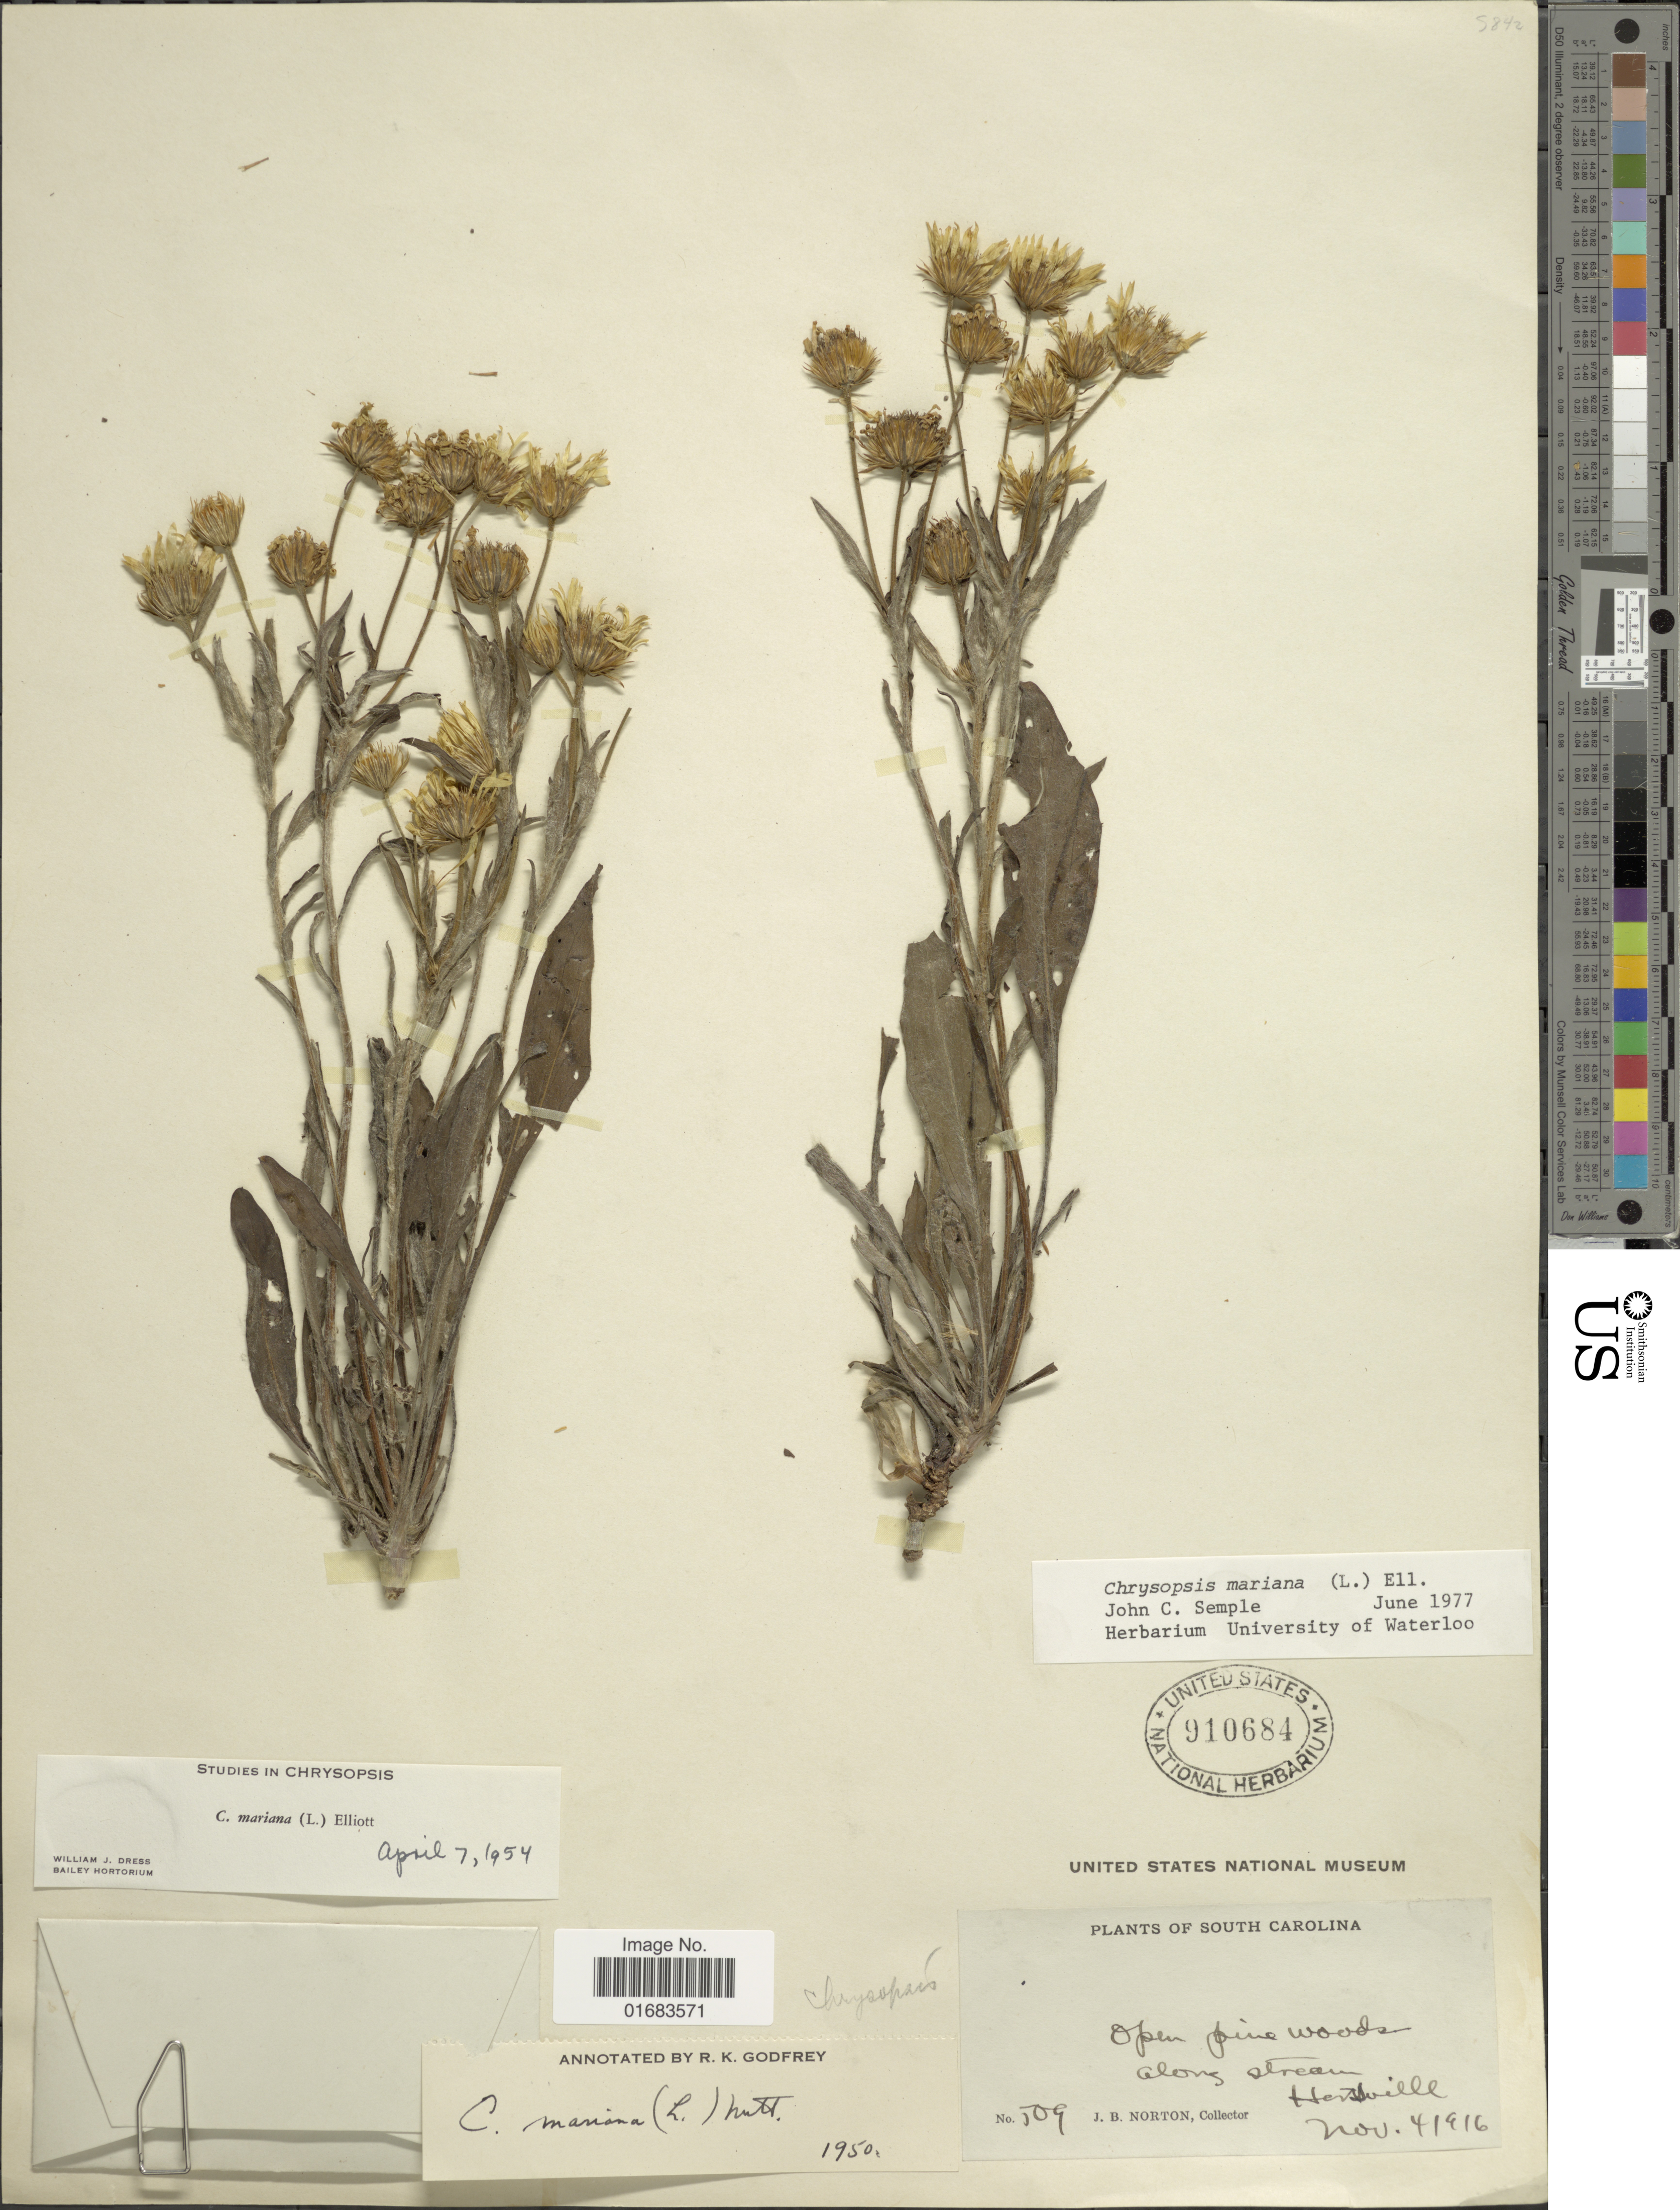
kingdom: Plantae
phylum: Tracheophyta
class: Magnoliopsida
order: Asterales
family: Asteraceae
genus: Chrysopsis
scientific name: Chrysopsis mariana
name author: (L.) Elliott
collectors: J. B. Norton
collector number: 509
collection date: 1916-11-04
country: United States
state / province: South Carolina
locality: Along Stream, Hersvill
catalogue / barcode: US 910684